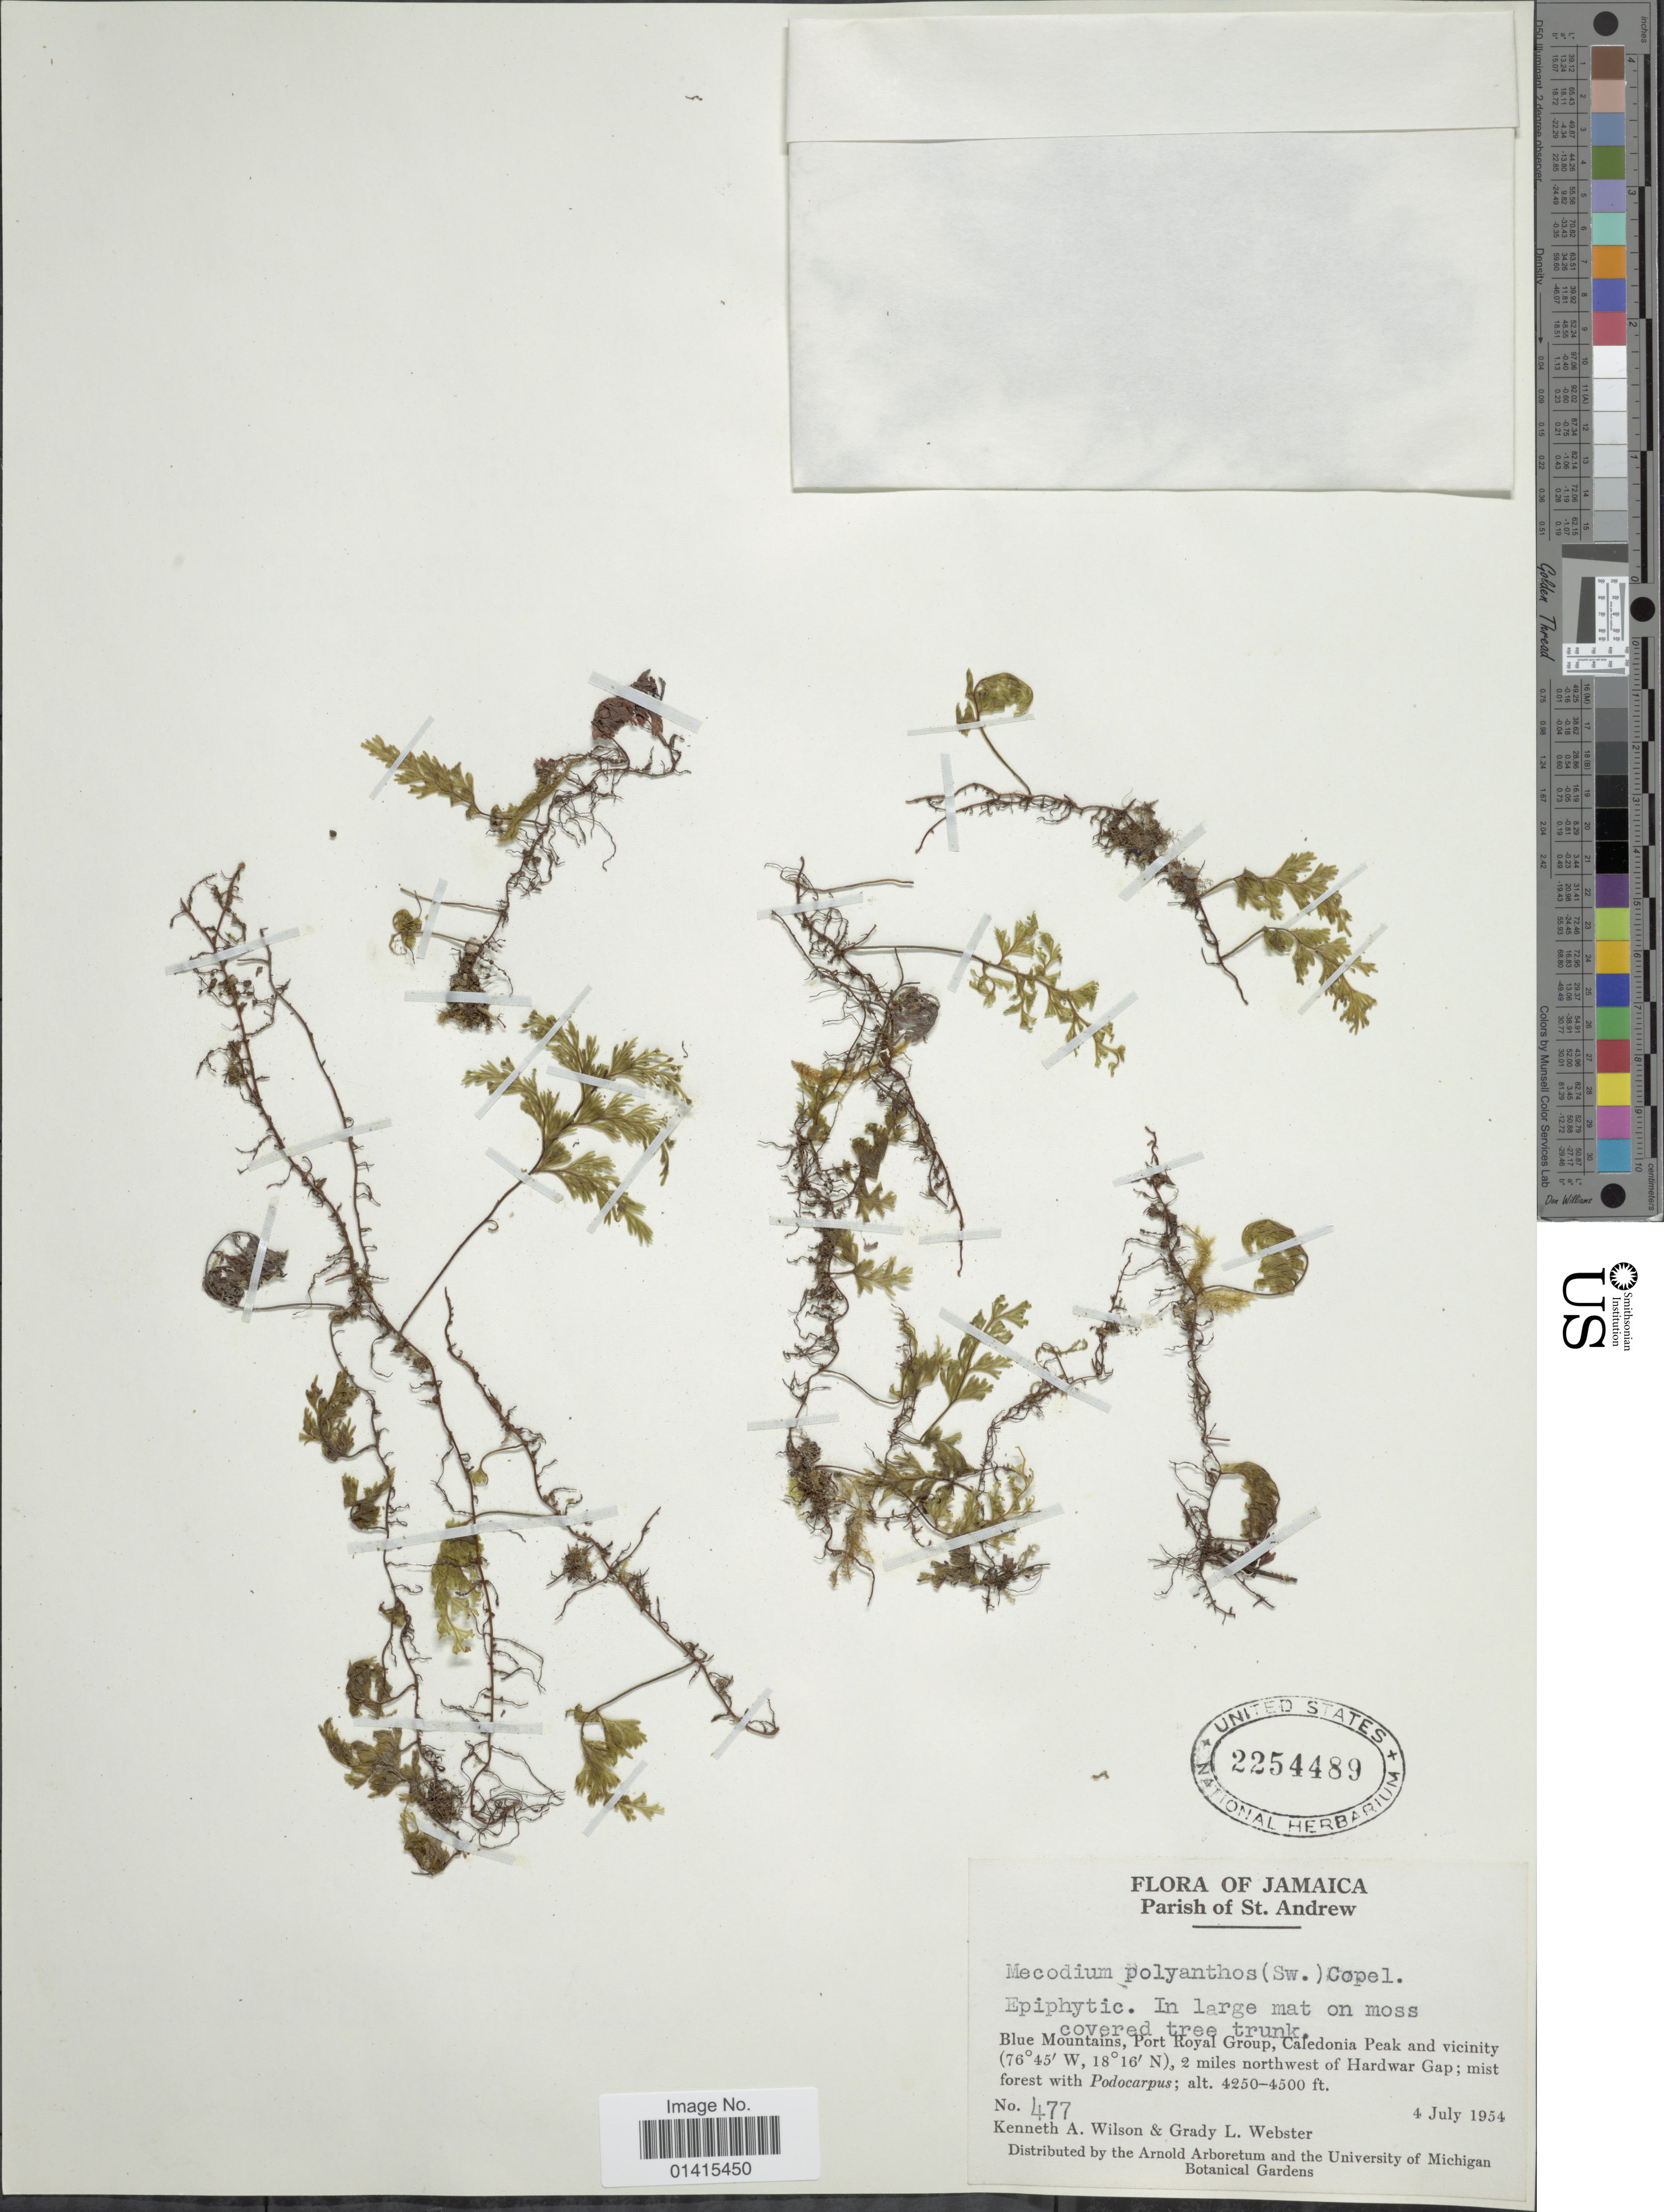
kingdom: Plantae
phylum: Tracheophyta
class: Polypodiopsida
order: Hymenophyllales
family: Hymenophyllaceae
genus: Hymenophyllum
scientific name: Hymenophyllum polyanthos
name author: (Sw.) Sw.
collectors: K. A. Wilson & G. L. Webster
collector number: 477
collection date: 1954-07-04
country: Jamaica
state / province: Saint Andrew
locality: Parish of St. Andrew, Blue Mountains, Port Royal Group, Caledonia Peak and Vicinity, 2miles northwest of Hardwar Gap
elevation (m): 1295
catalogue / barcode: US 2254489